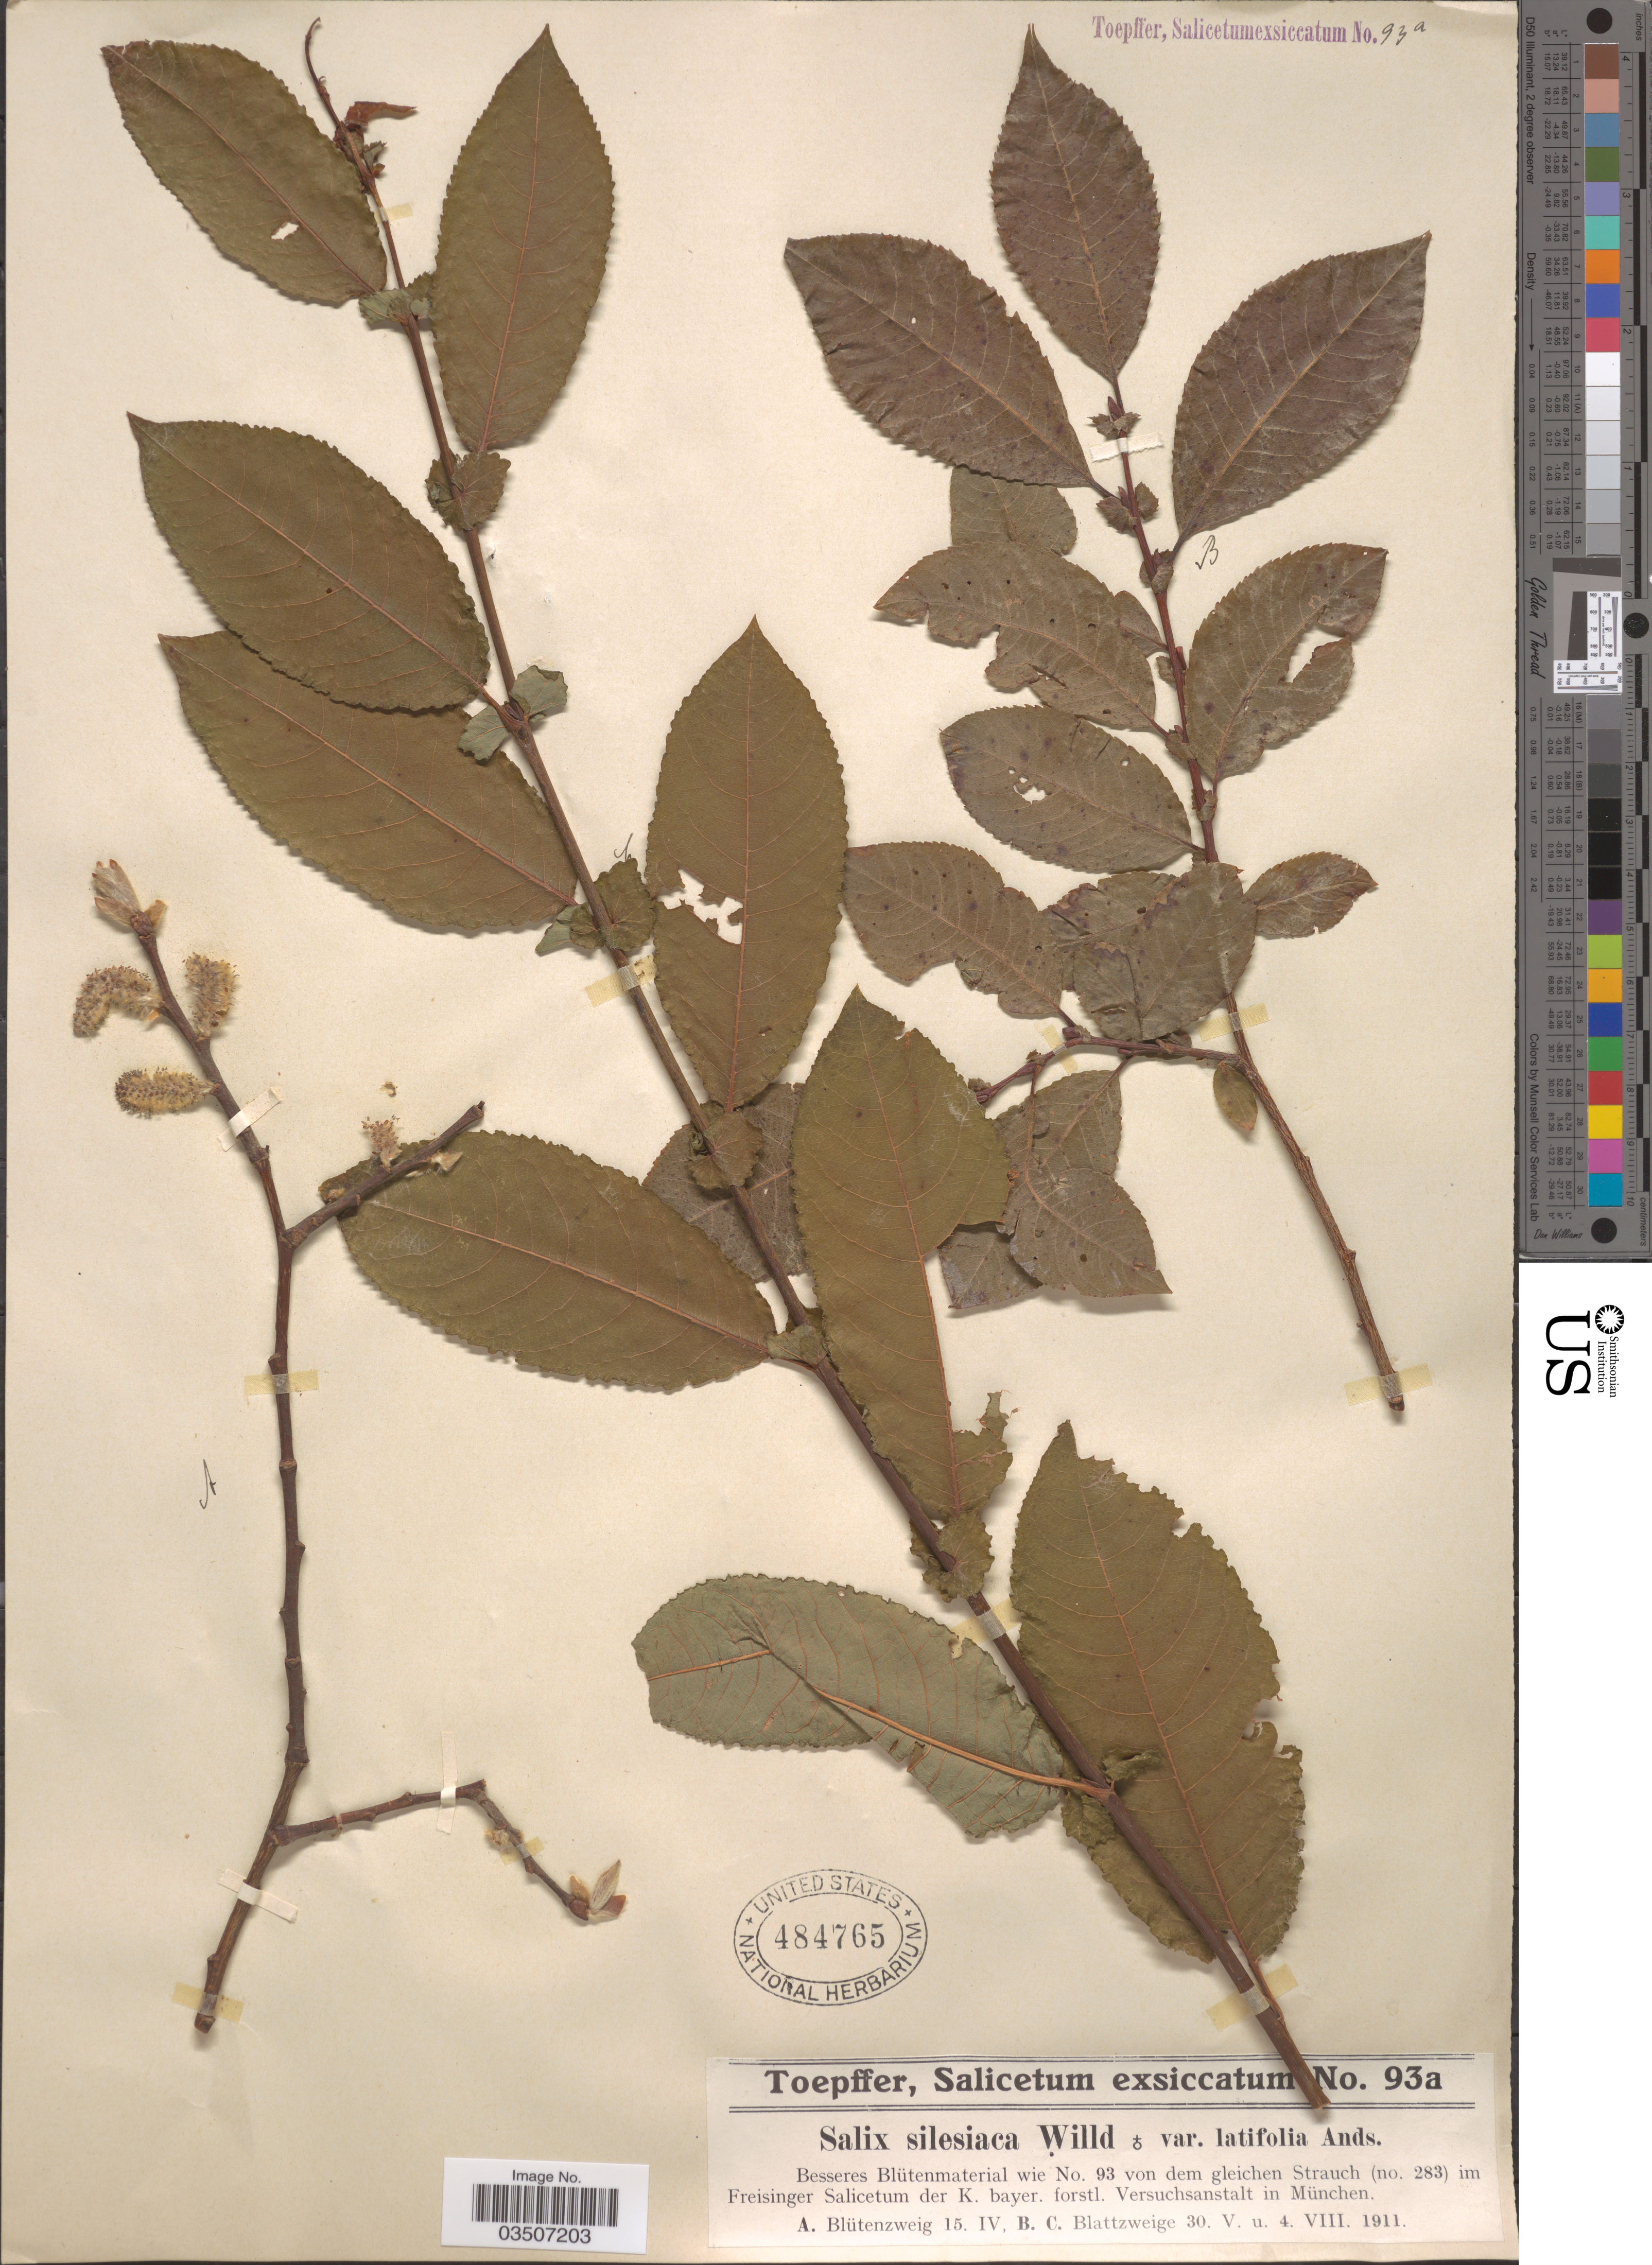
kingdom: Plantae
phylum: Tracheophyta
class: Magnoliopsida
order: Malpighiales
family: Salicaceae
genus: Salix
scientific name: Salix silesiaca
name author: Willd.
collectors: A. Toepffer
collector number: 93a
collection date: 1911-04-15/1911-08-04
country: Germany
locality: Freisinger Salicetum der K. bayer. forstl. Versuchsanstalt in München.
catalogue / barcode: US 484765